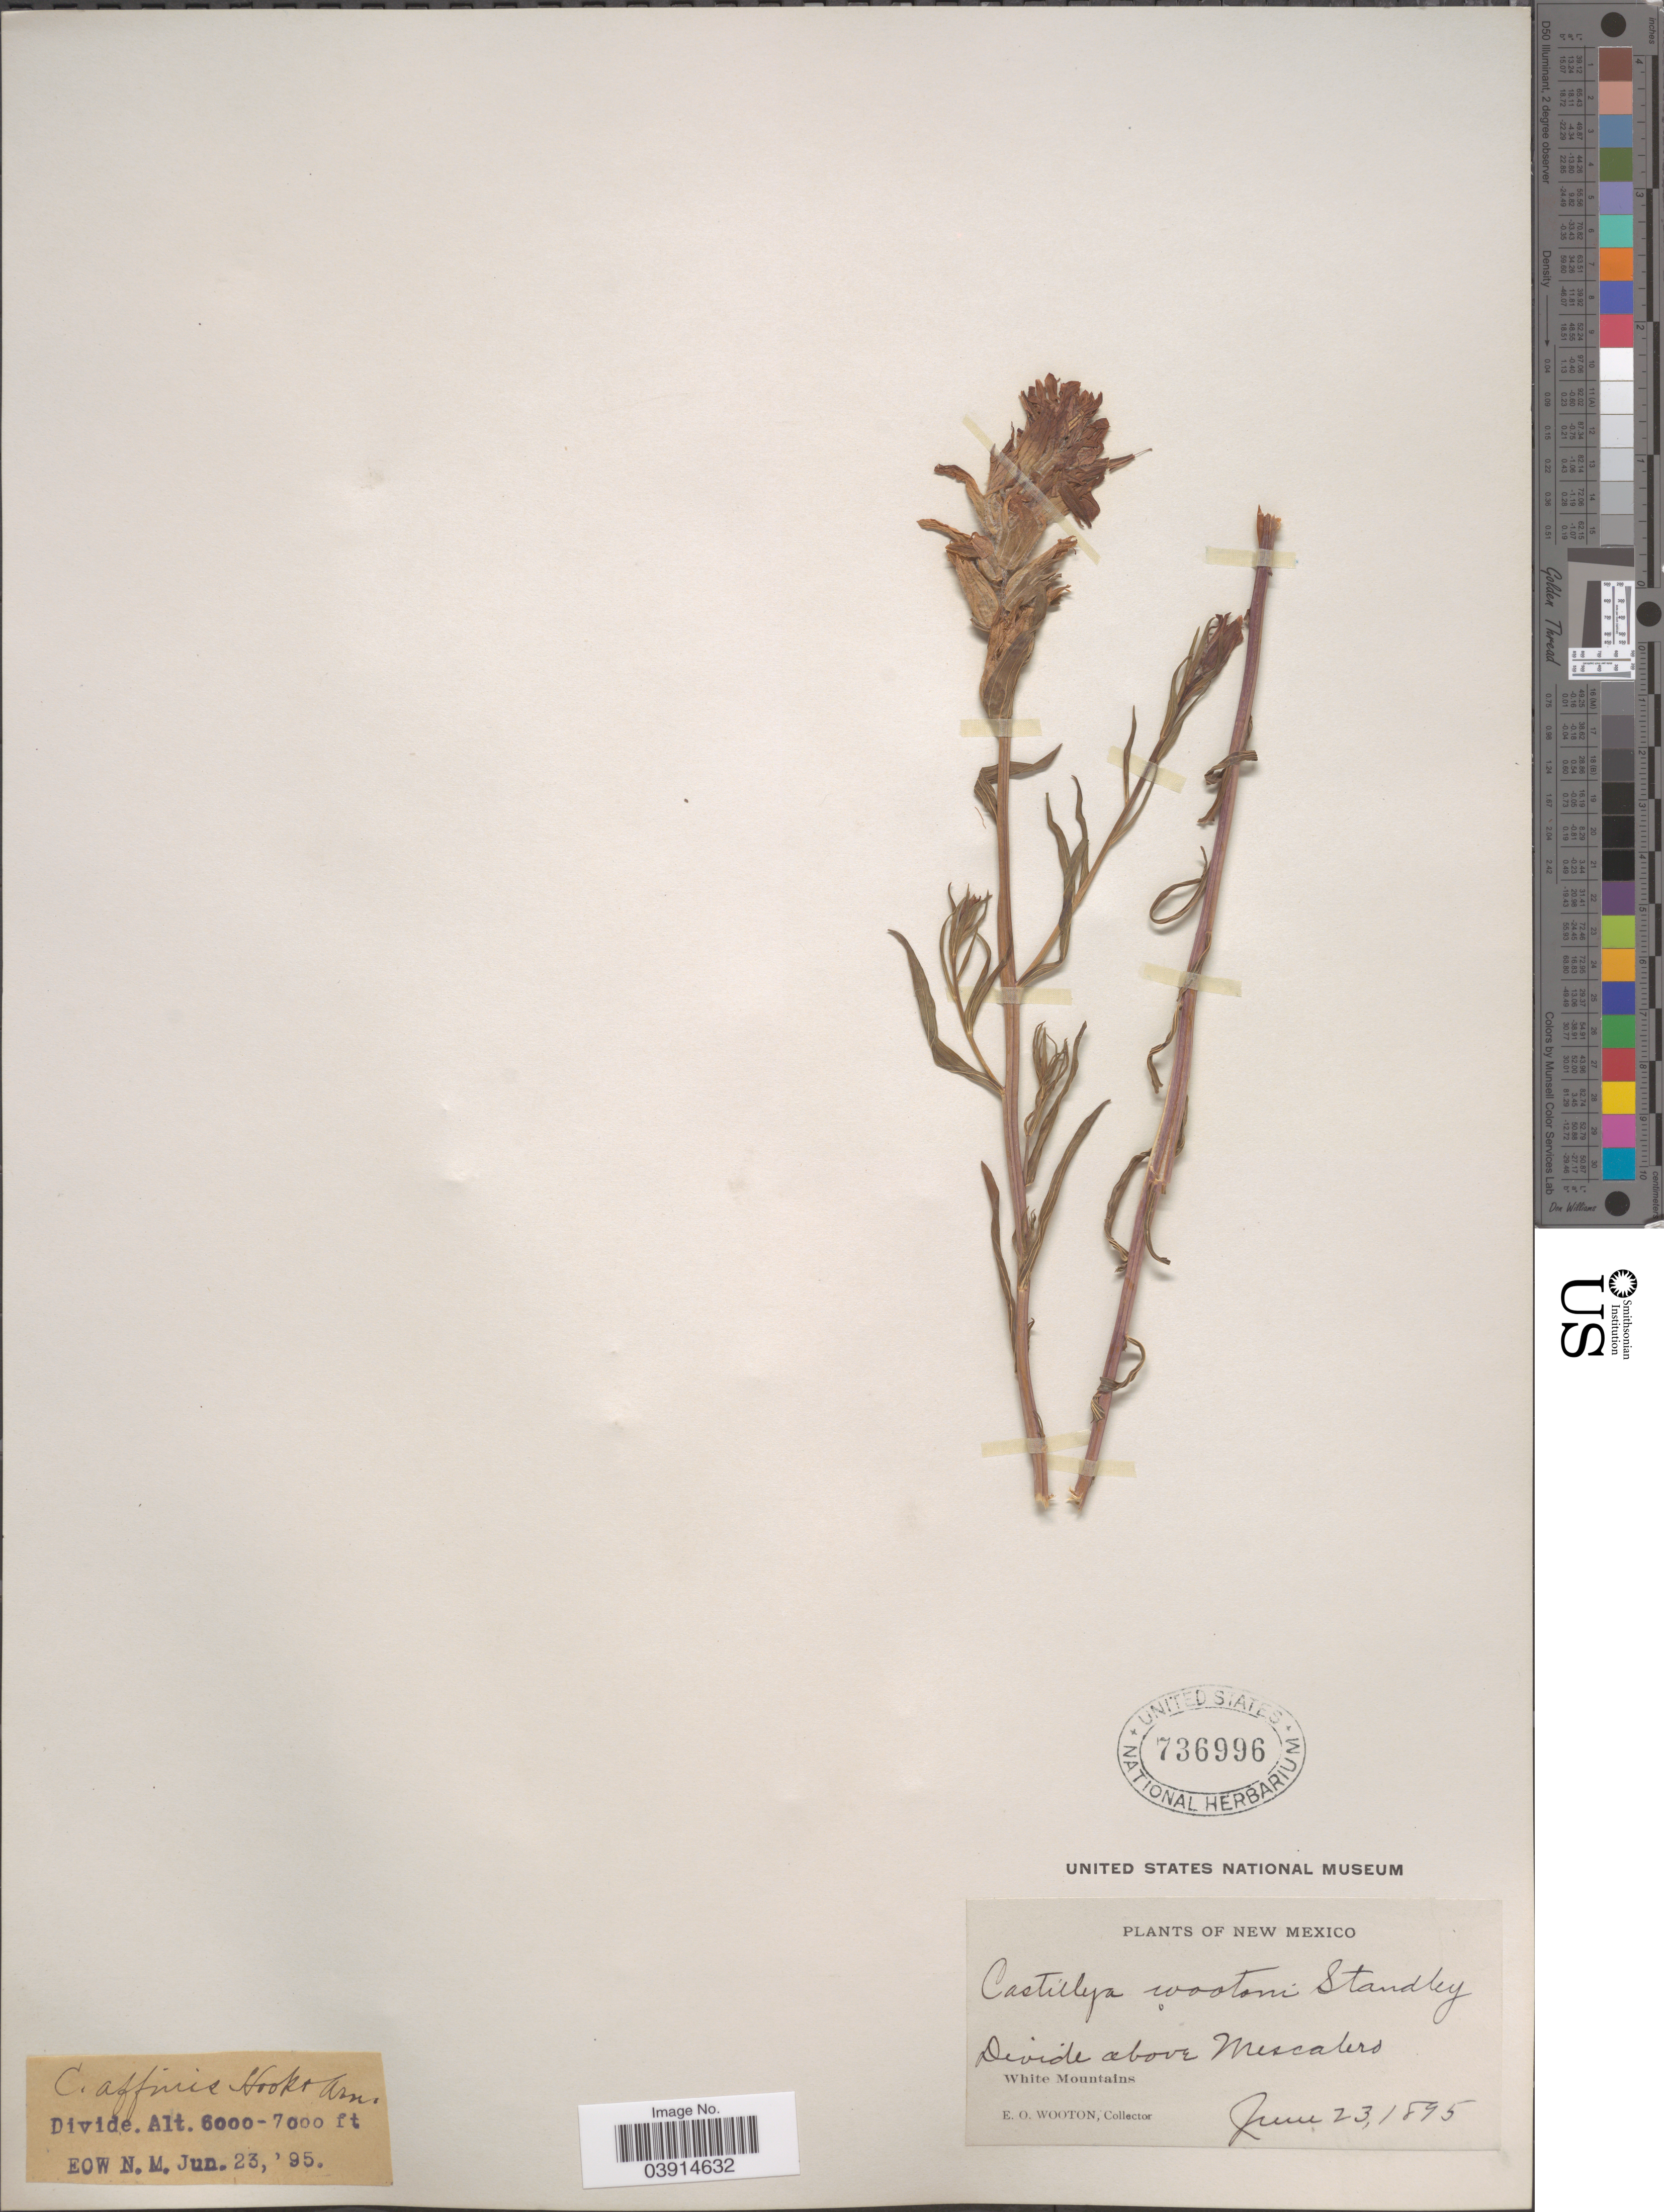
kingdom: Plantae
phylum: Tracheophyta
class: Magnoliopsida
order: Lamiales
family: Orobanchaceae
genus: Castilleja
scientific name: Castilleja wootonii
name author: Standl.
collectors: E. O. Wooton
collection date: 1895-06-23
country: United States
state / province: New Mexico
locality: Divide above Mescalero. White Mountains.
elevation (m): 1829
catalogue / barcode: US 736996